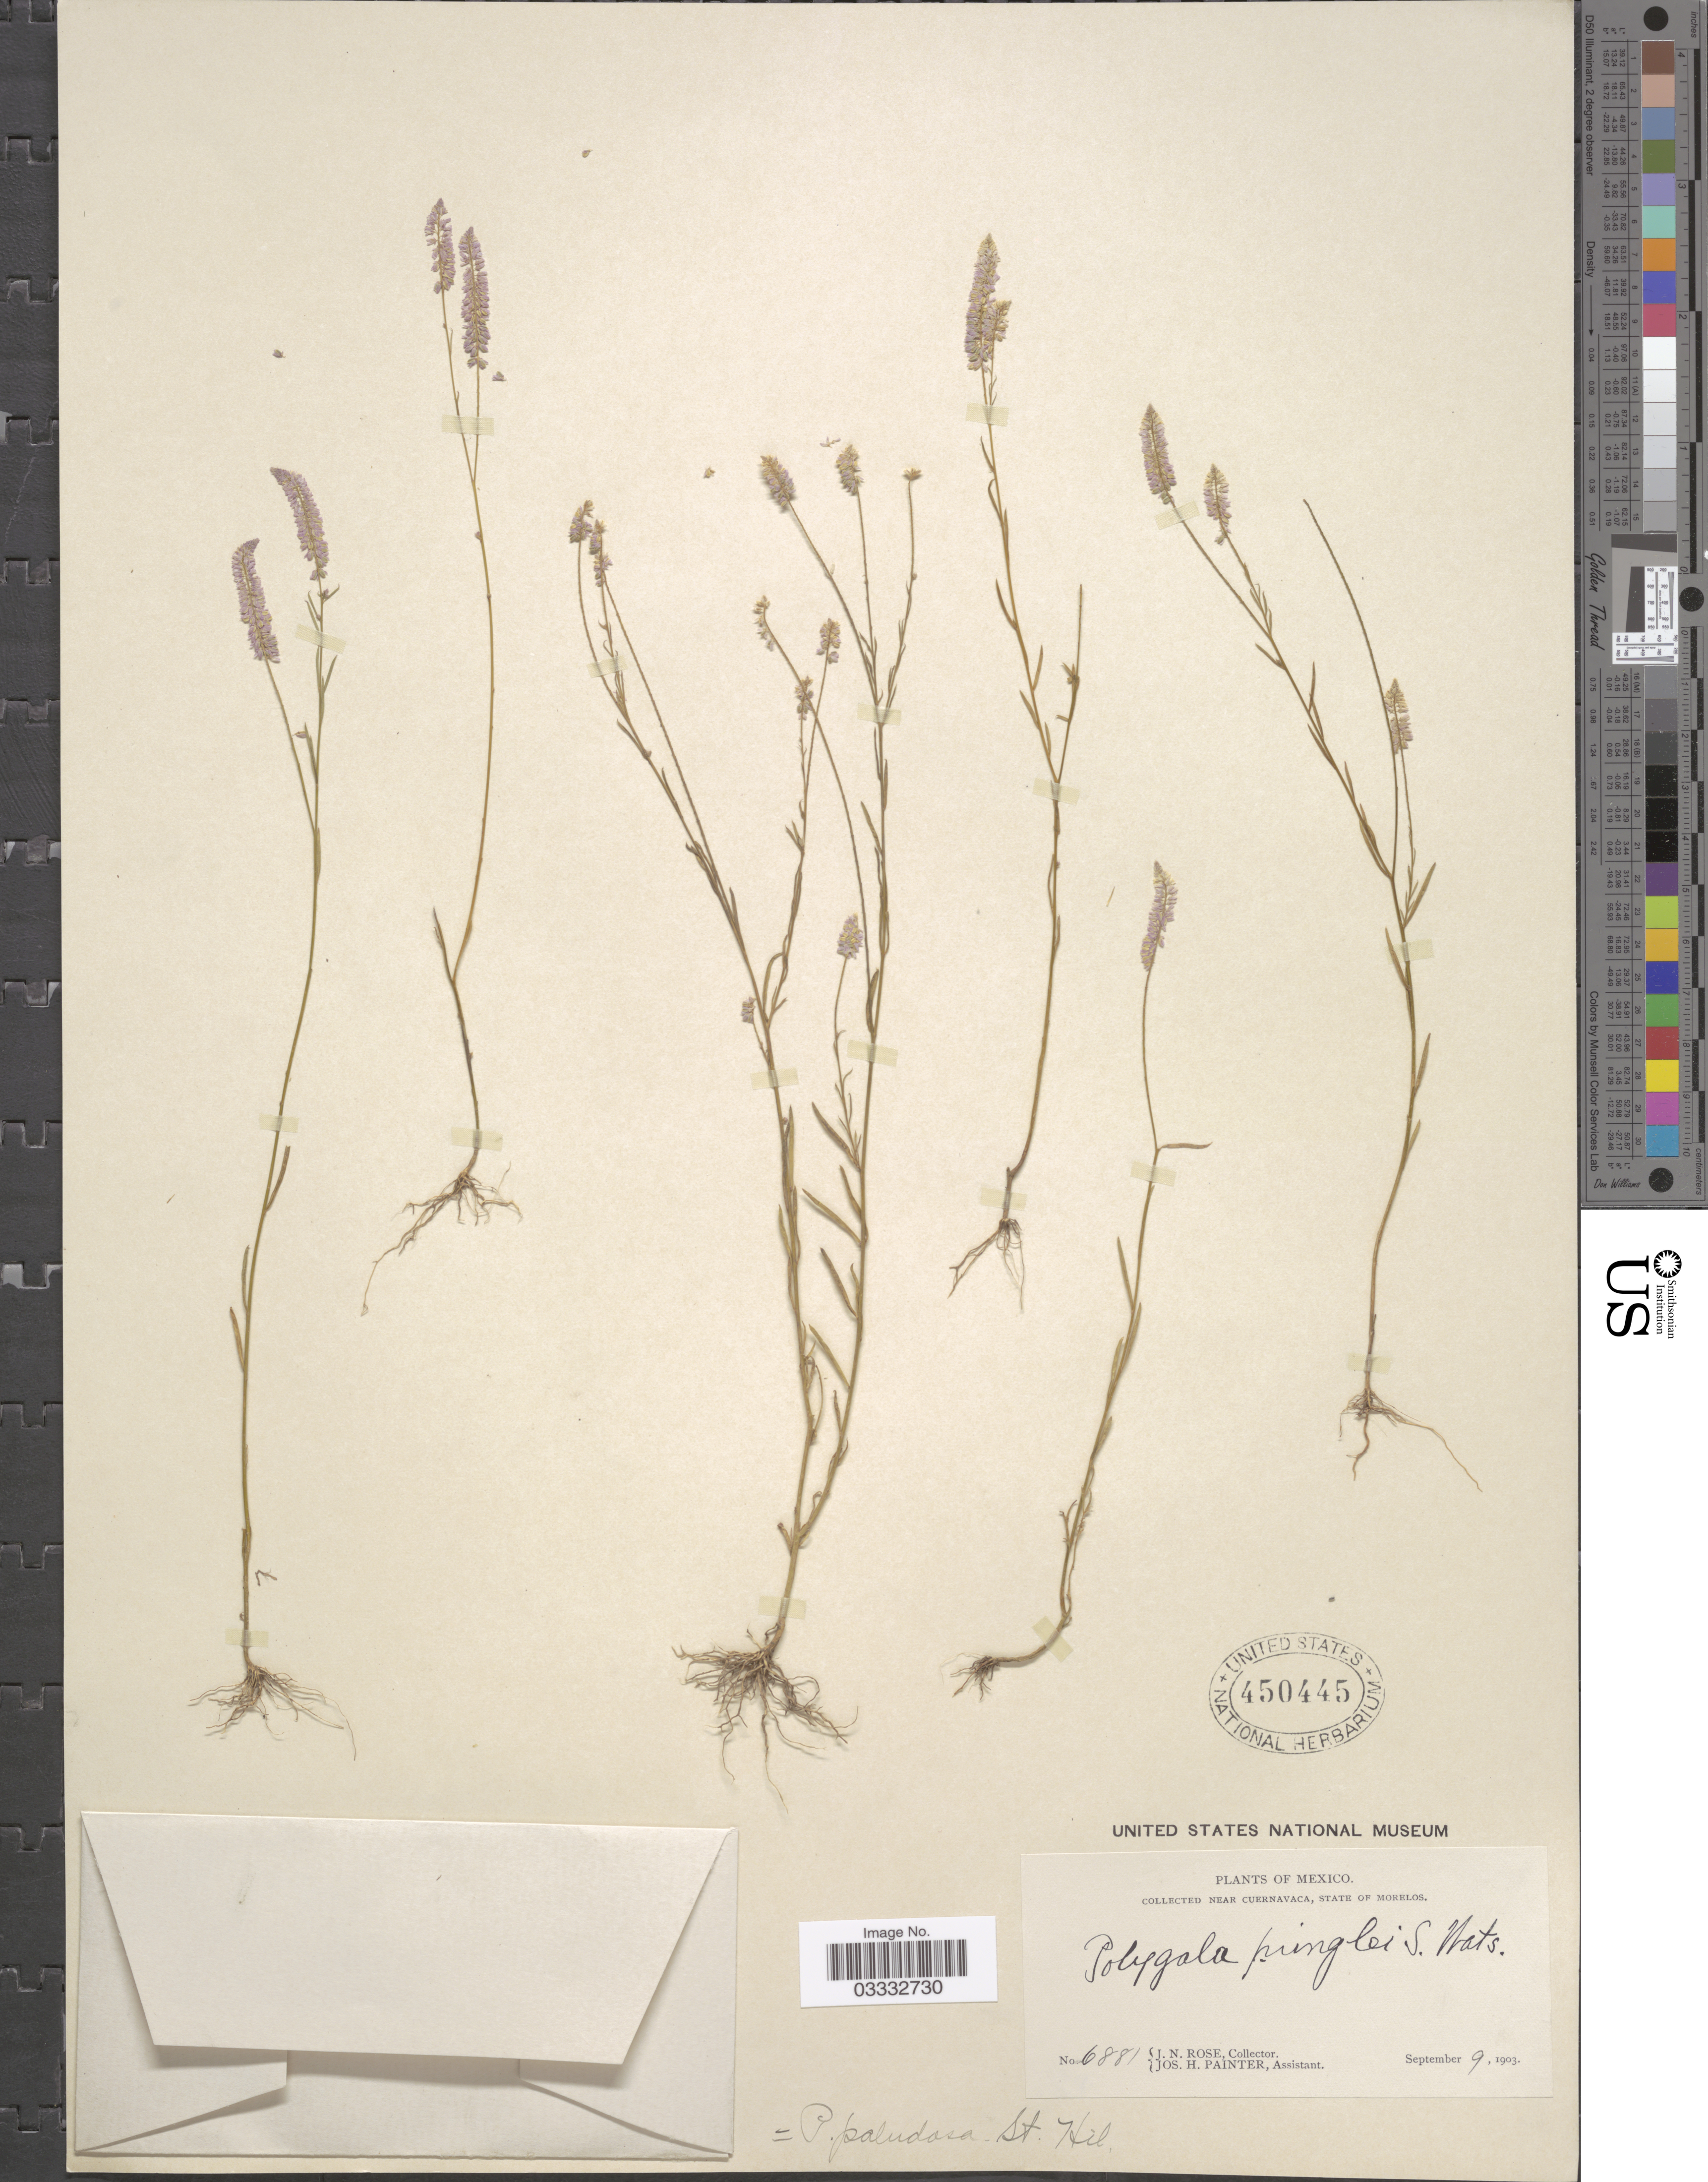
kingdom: Plantae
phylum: Tracheophyta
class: Magnoliopsida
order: Fabales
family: Polygalaceae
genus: Polygala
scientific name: Polygala leptocaulis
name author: Torr. & A. Gray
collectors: J. N. Rose & J. H. Painter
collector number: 6881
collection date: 1903-09-09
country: Mexico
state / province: Morelos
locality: Near Cuernavaca.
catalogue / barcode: US 450445